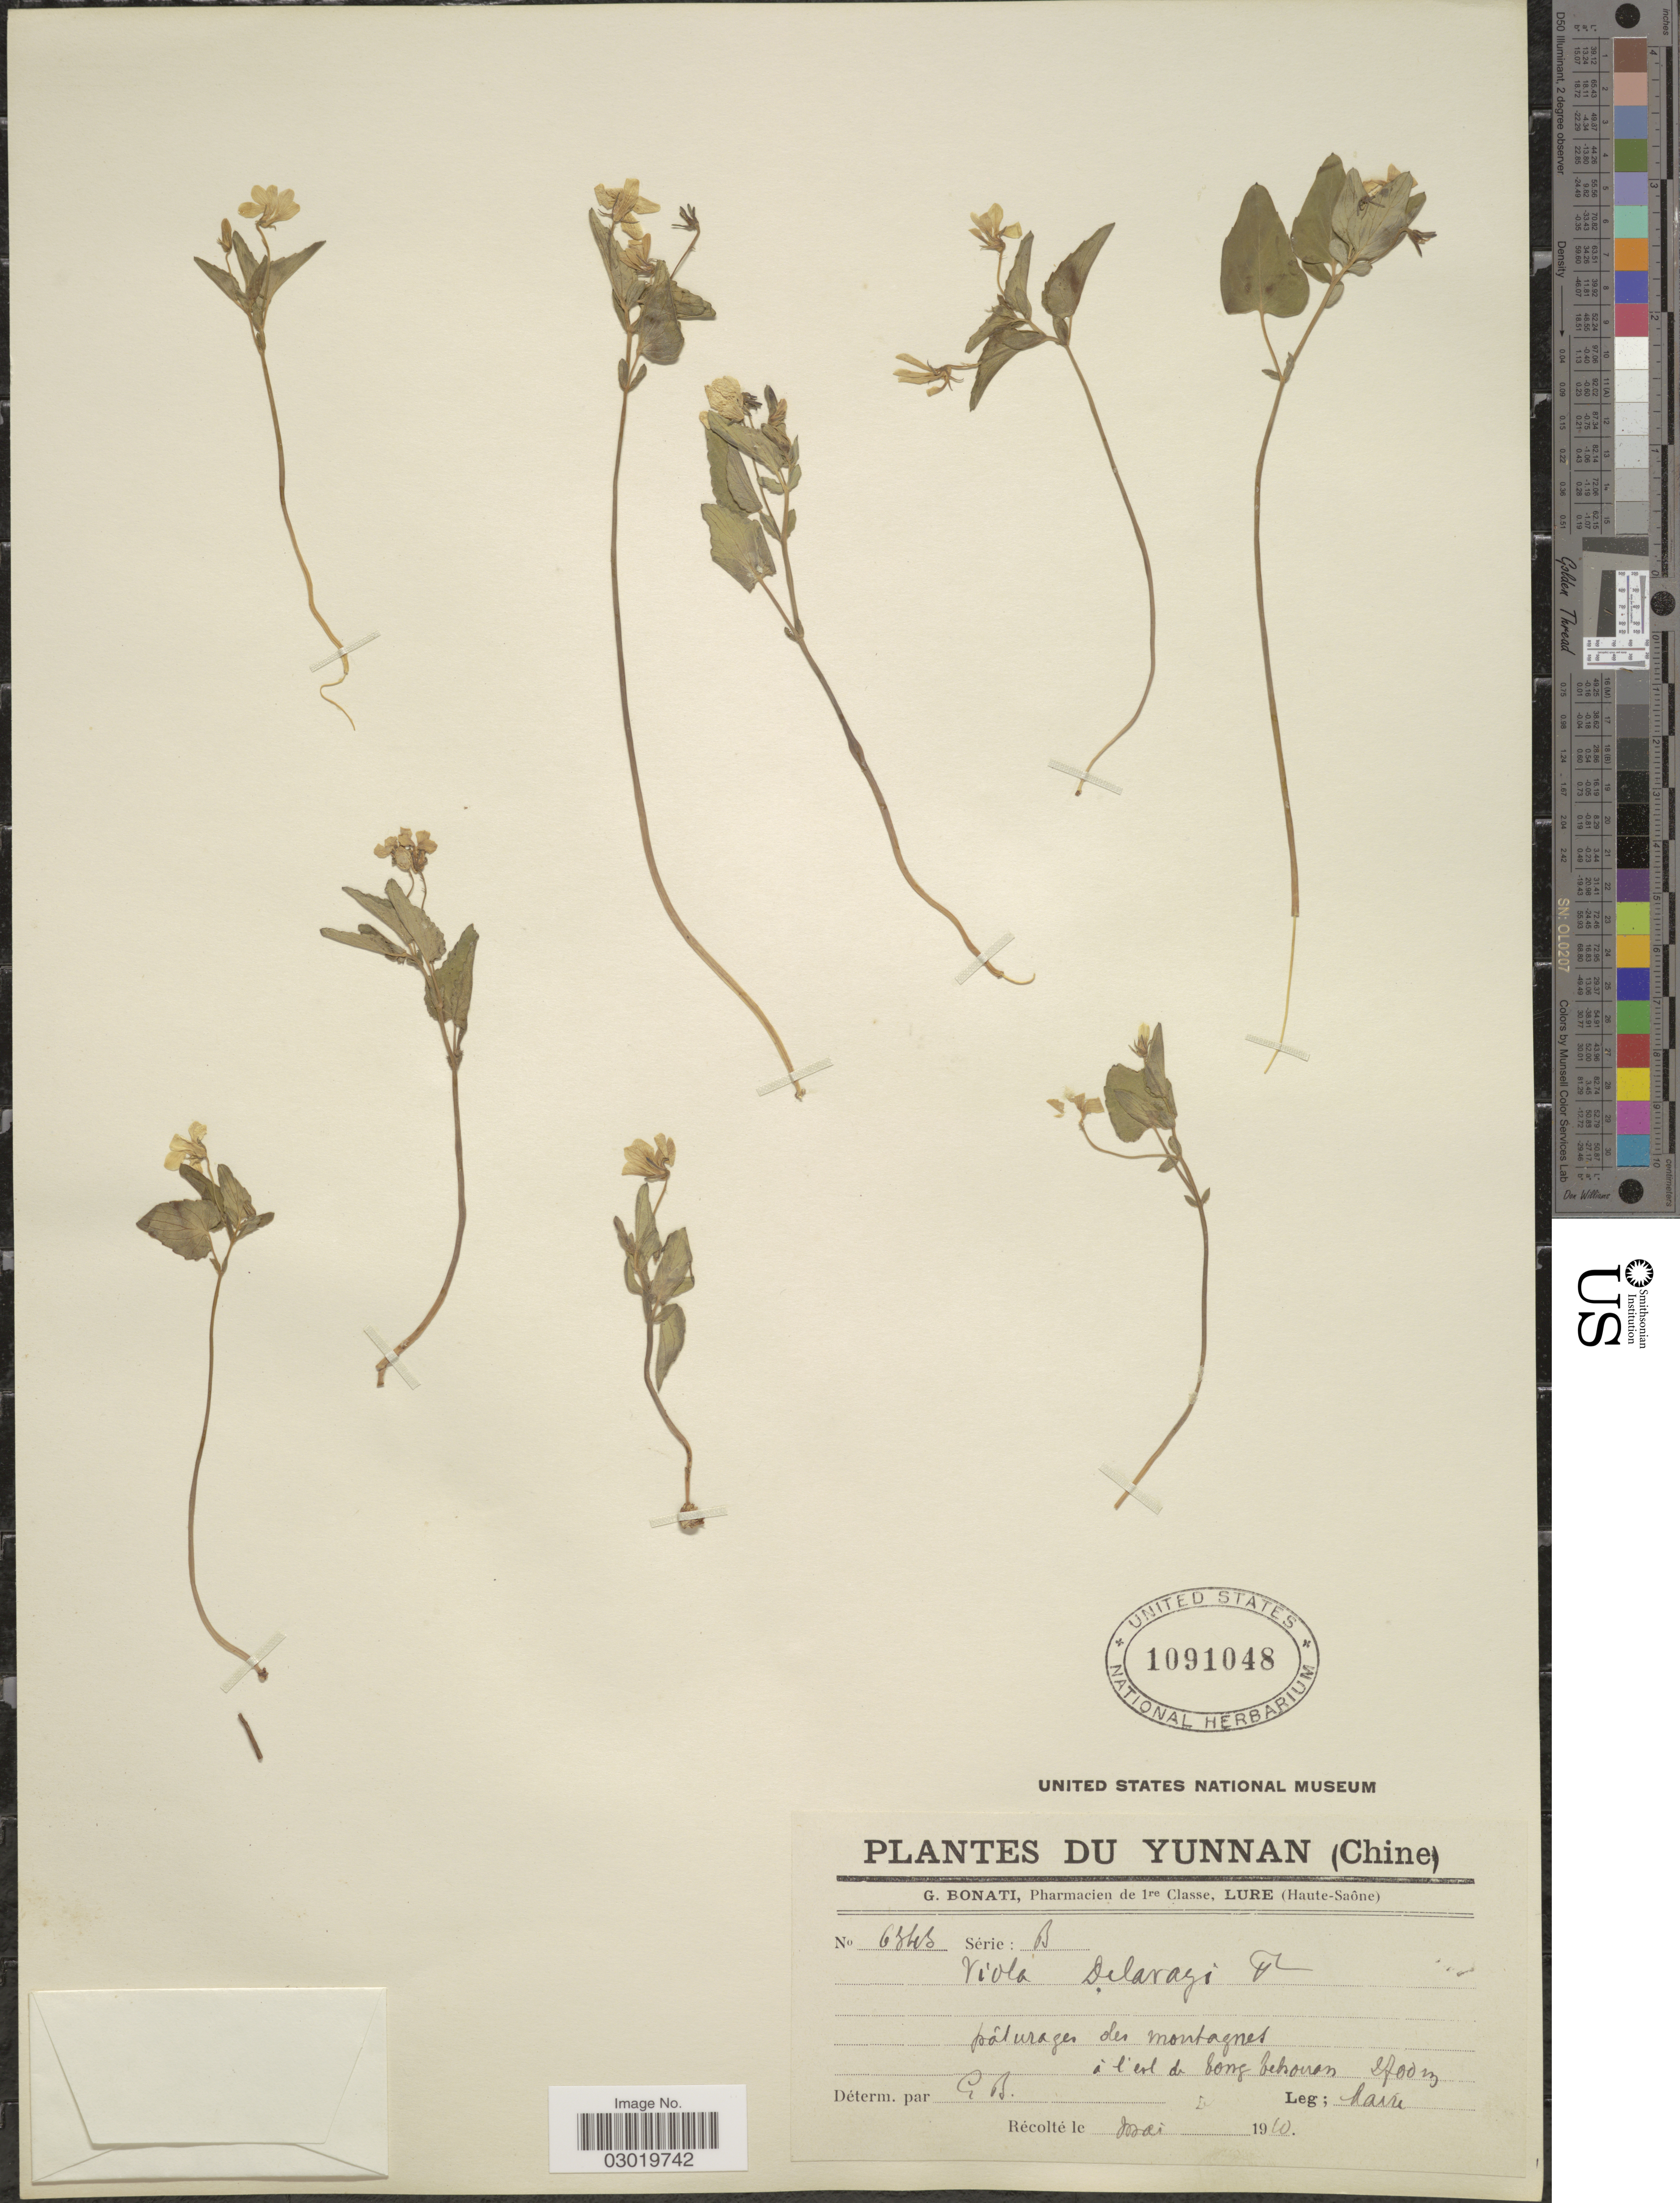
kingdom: Plantae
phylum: Tracheophyta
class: Magnoliopsida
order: Malpighiales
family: Violaceae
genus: Viola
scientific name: Viola delavayi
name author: Franch.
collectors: Harre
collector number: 6343*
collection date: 1910-05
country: China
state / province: Yunnan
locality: Pâturages des montagnes, á l'est de Cong Cehonan. [interpreted]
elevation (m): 2700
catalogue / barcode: US 1091048